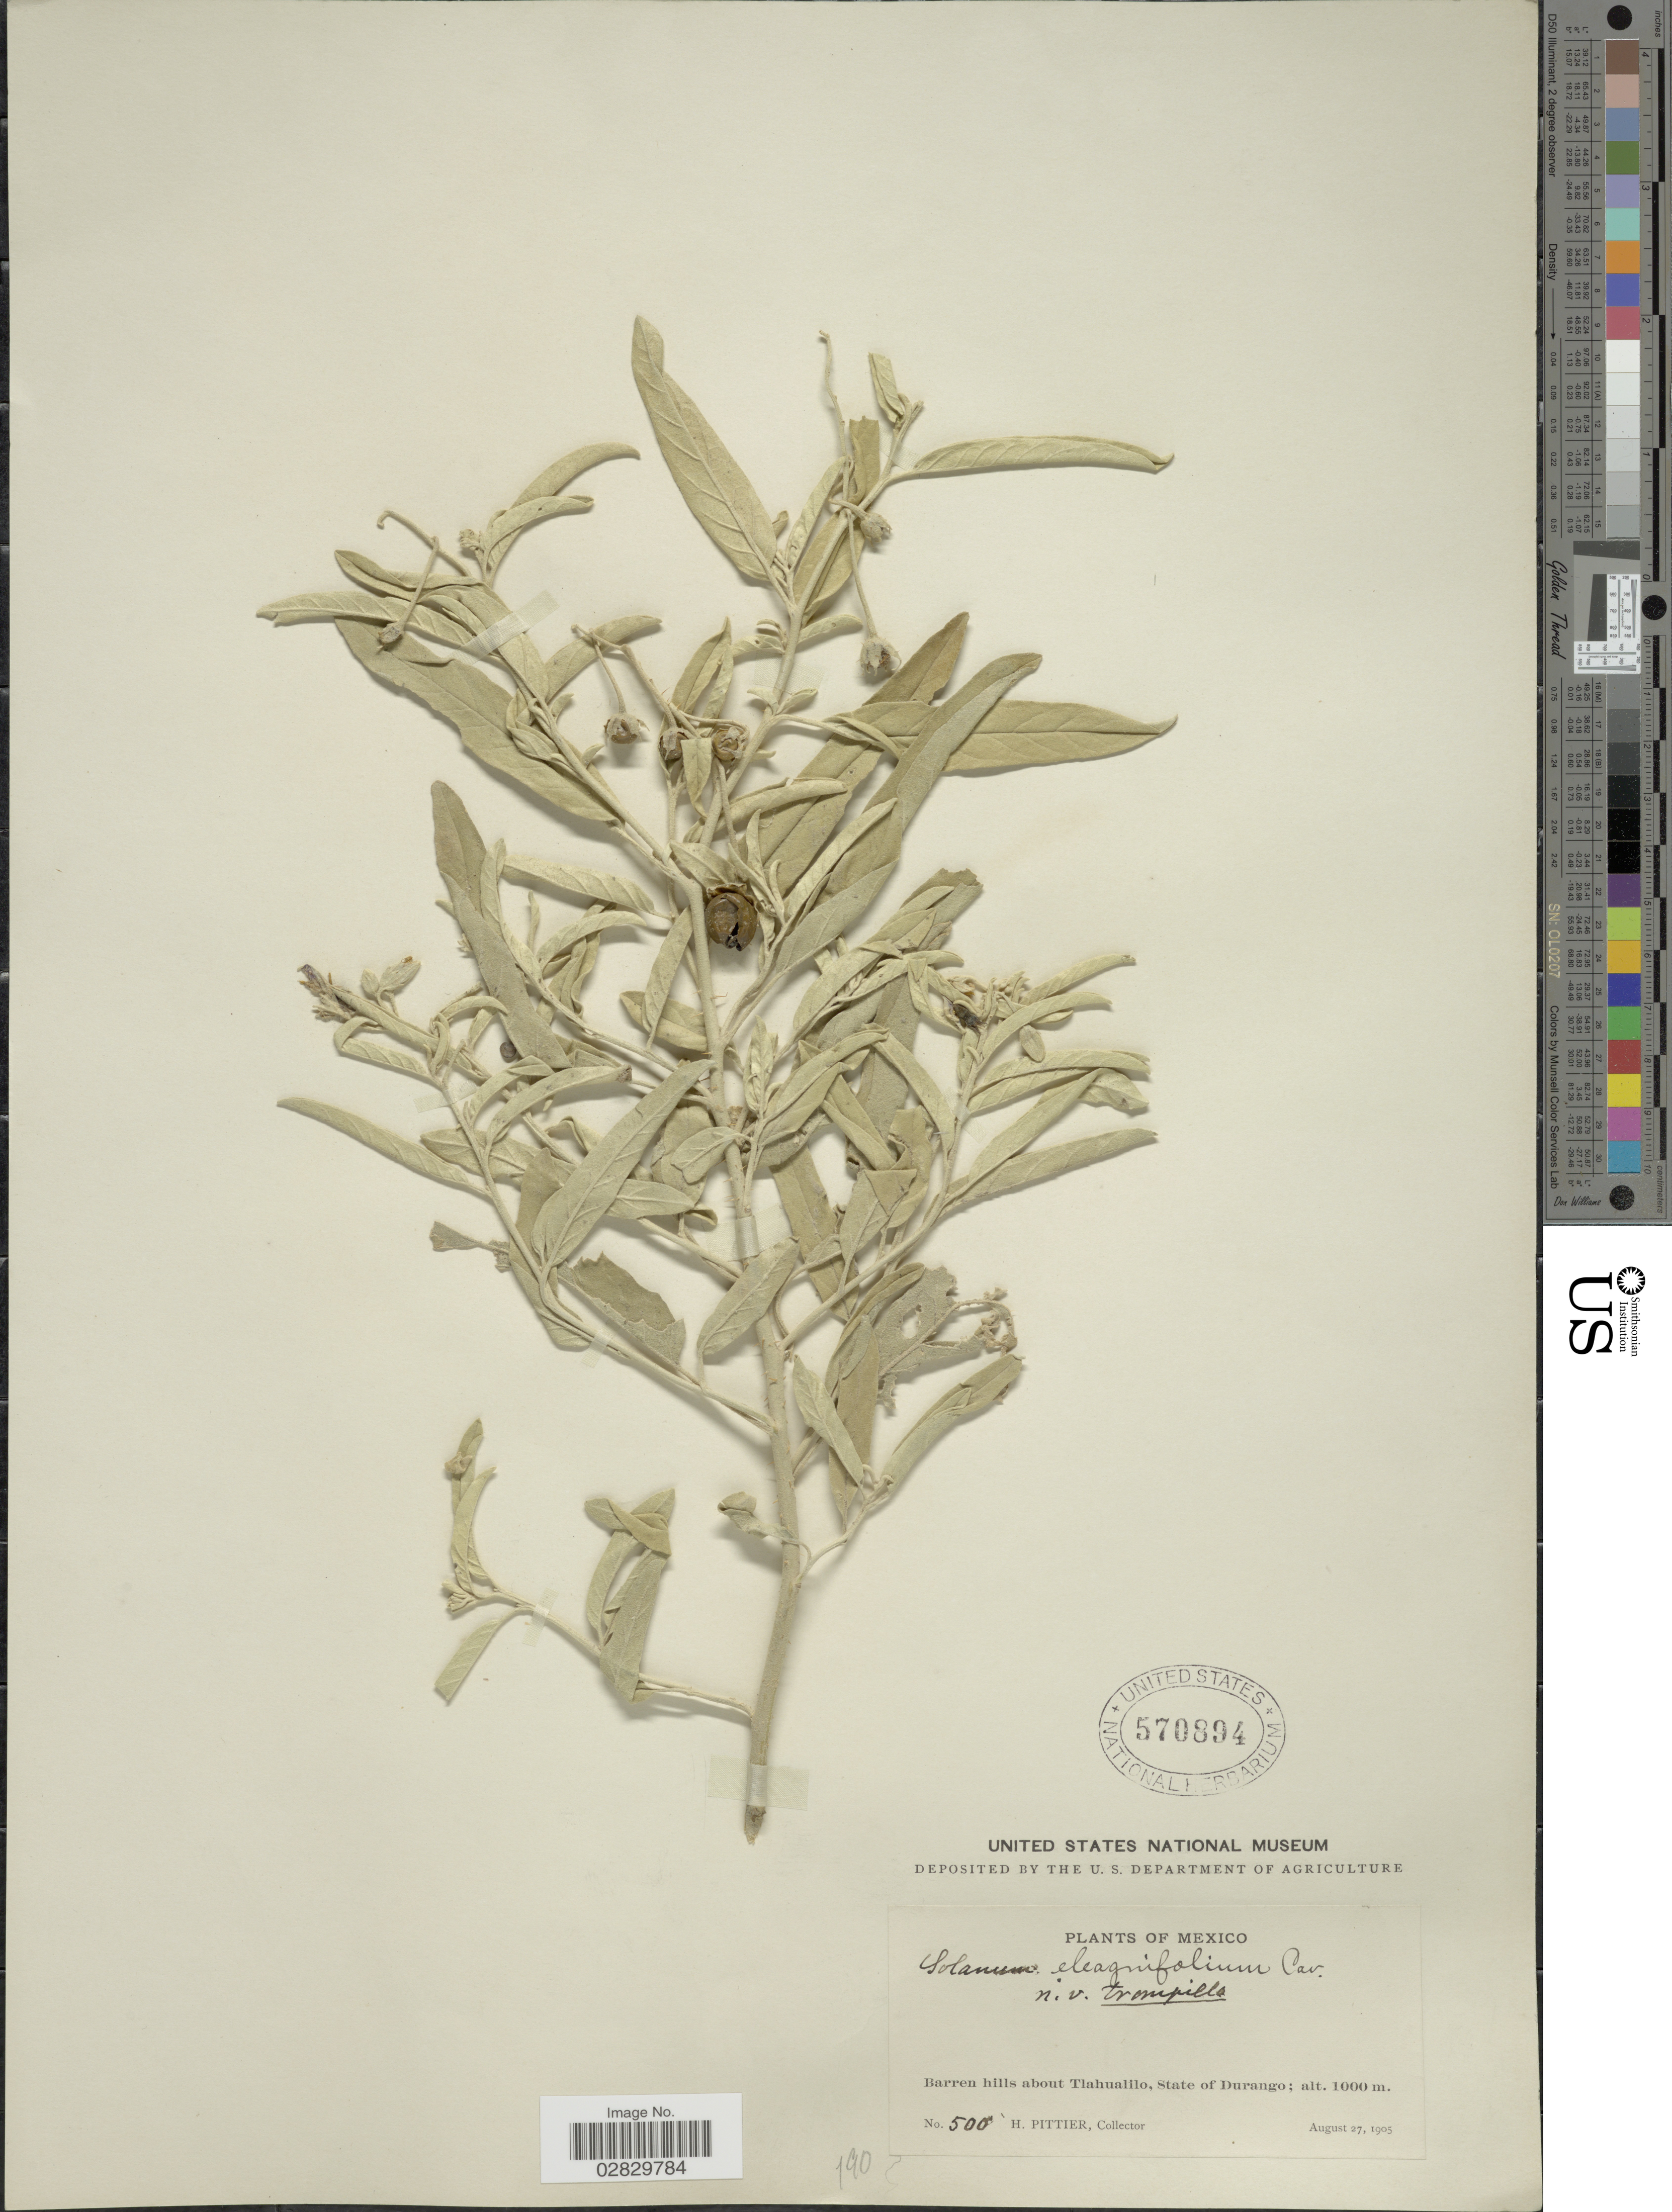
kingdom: Plantae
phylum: Tracheophyta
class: Magnoliopsida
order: Solanales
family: Solanaceae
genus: Solanum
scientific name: Solanum elaeagnifolium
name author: Cav.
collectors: H. F. Pittier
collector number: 500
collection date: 1905-08-27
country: Mexico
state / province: Durango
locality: Barren hills about Tlahualilo.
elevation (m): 1000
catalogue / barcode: US 570894